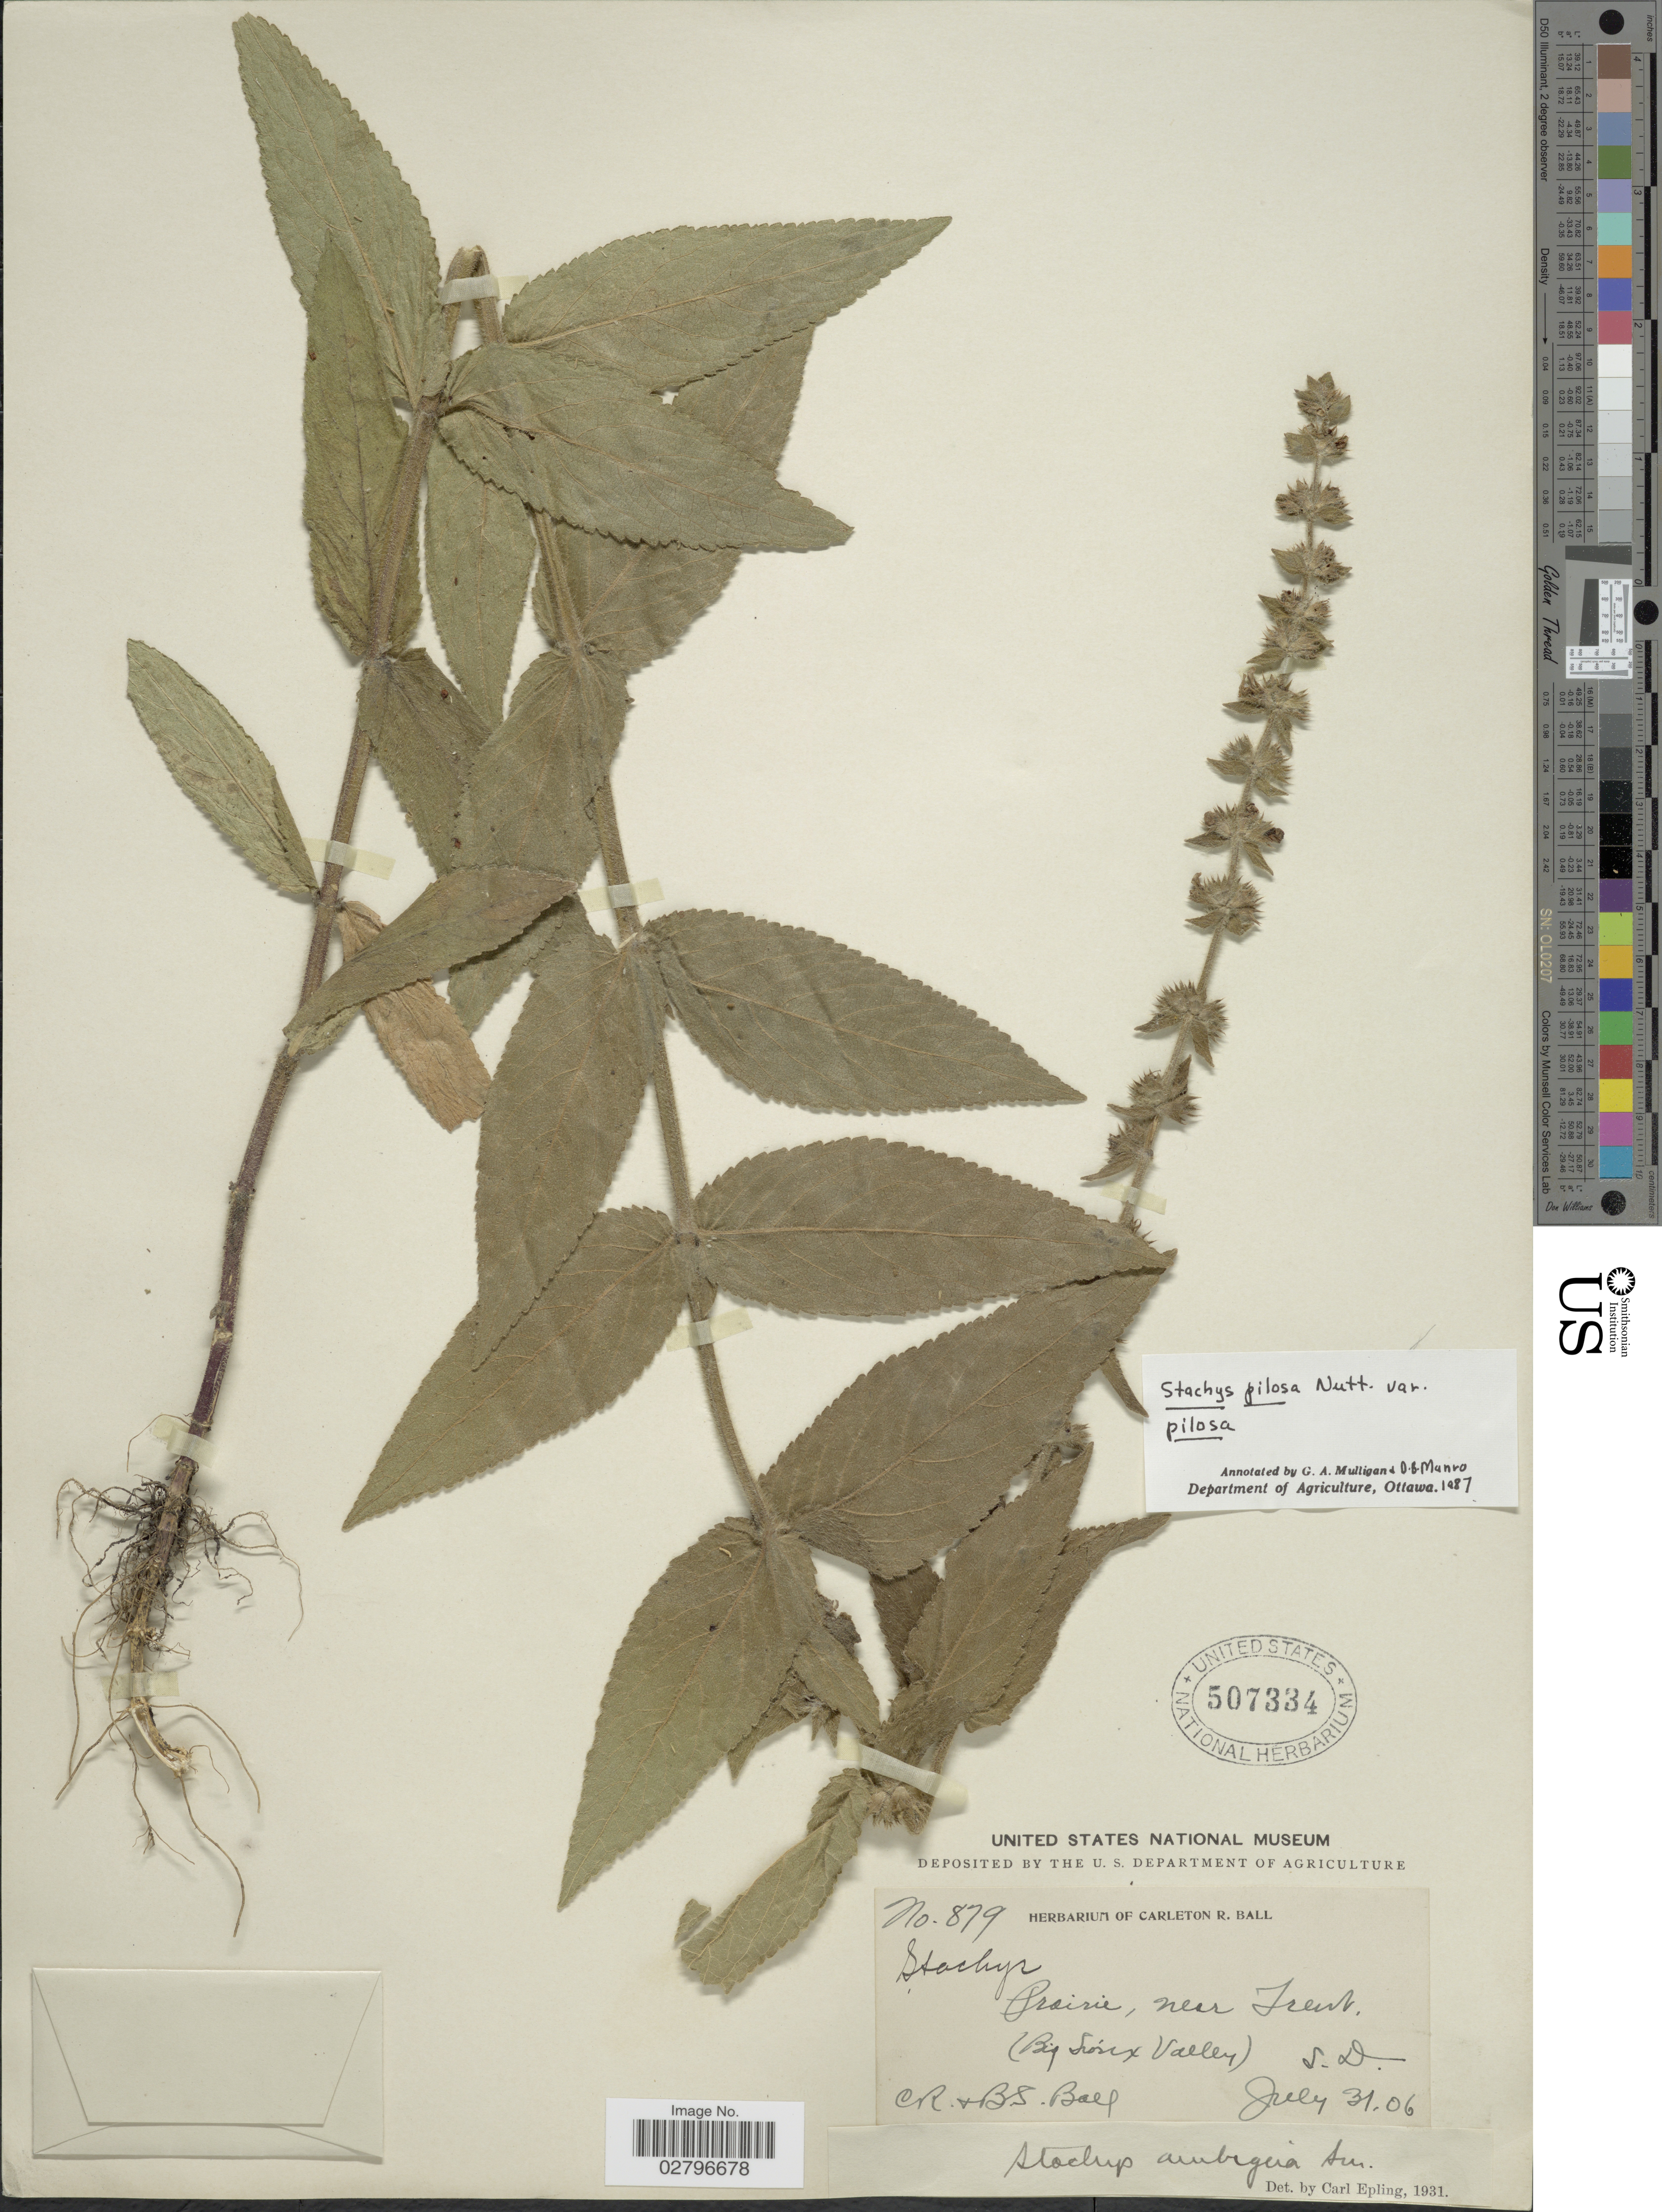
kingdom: Plantae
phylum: Tracheophyta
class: Magnoliopsida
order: Lamiales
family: Lamiaceae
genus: Stachys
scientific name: Stachys pilosa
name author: Nutt.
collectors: C. R. Ball & B. S. Ball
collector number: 879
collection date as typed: Transcribed d/m/y: 31/7/6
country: United States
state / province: South Dakota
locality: Prairie, near Trent. (Big Sioux Valley).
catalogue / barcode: US 507334